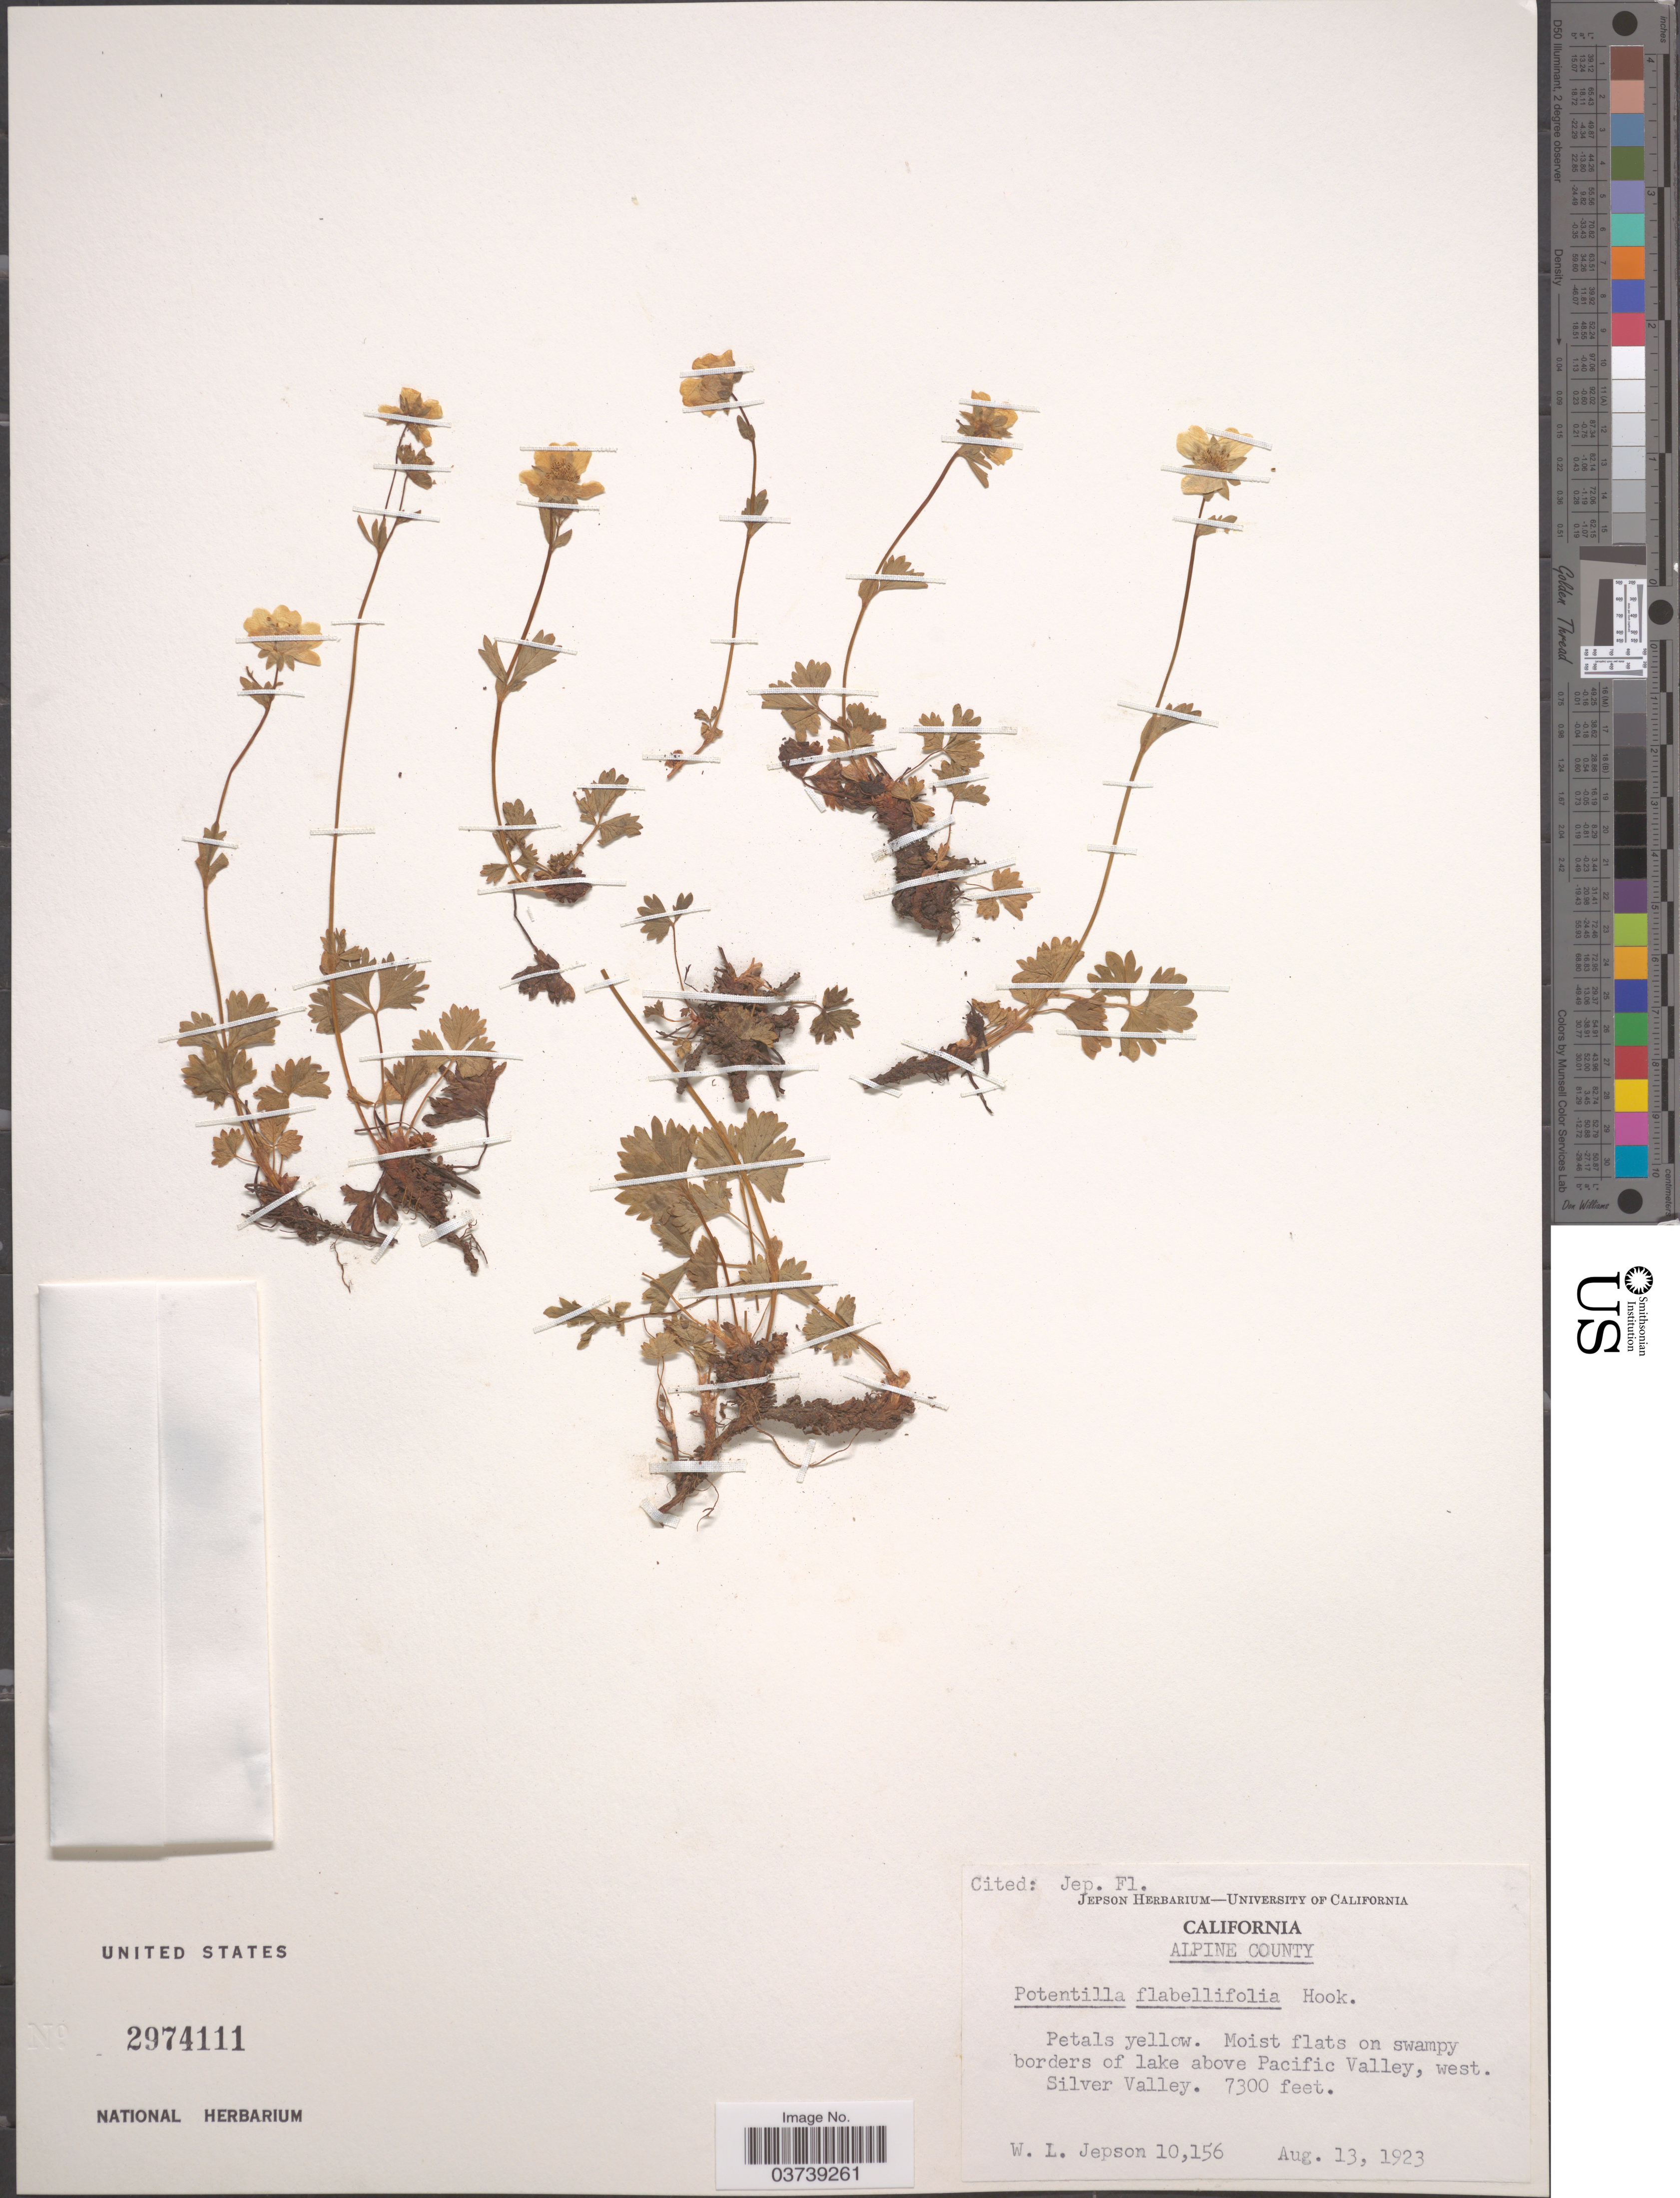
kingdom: Plantae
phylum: Tracheophyta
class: Magnoliopsida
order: Rosales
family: Rosaceae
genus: Potentilla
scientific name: Potentilla flabellifolia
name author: Hook. ex Torr. & A. Gray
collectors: W. L. Jepson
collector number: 10156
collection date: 1923-08-13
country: United States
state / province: California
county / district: Alpine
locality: Alpine County. Moist flats on swampy borders of lake above Pacific Valley, west. Silver Valley.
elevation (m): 2225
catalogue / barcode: US 2974111